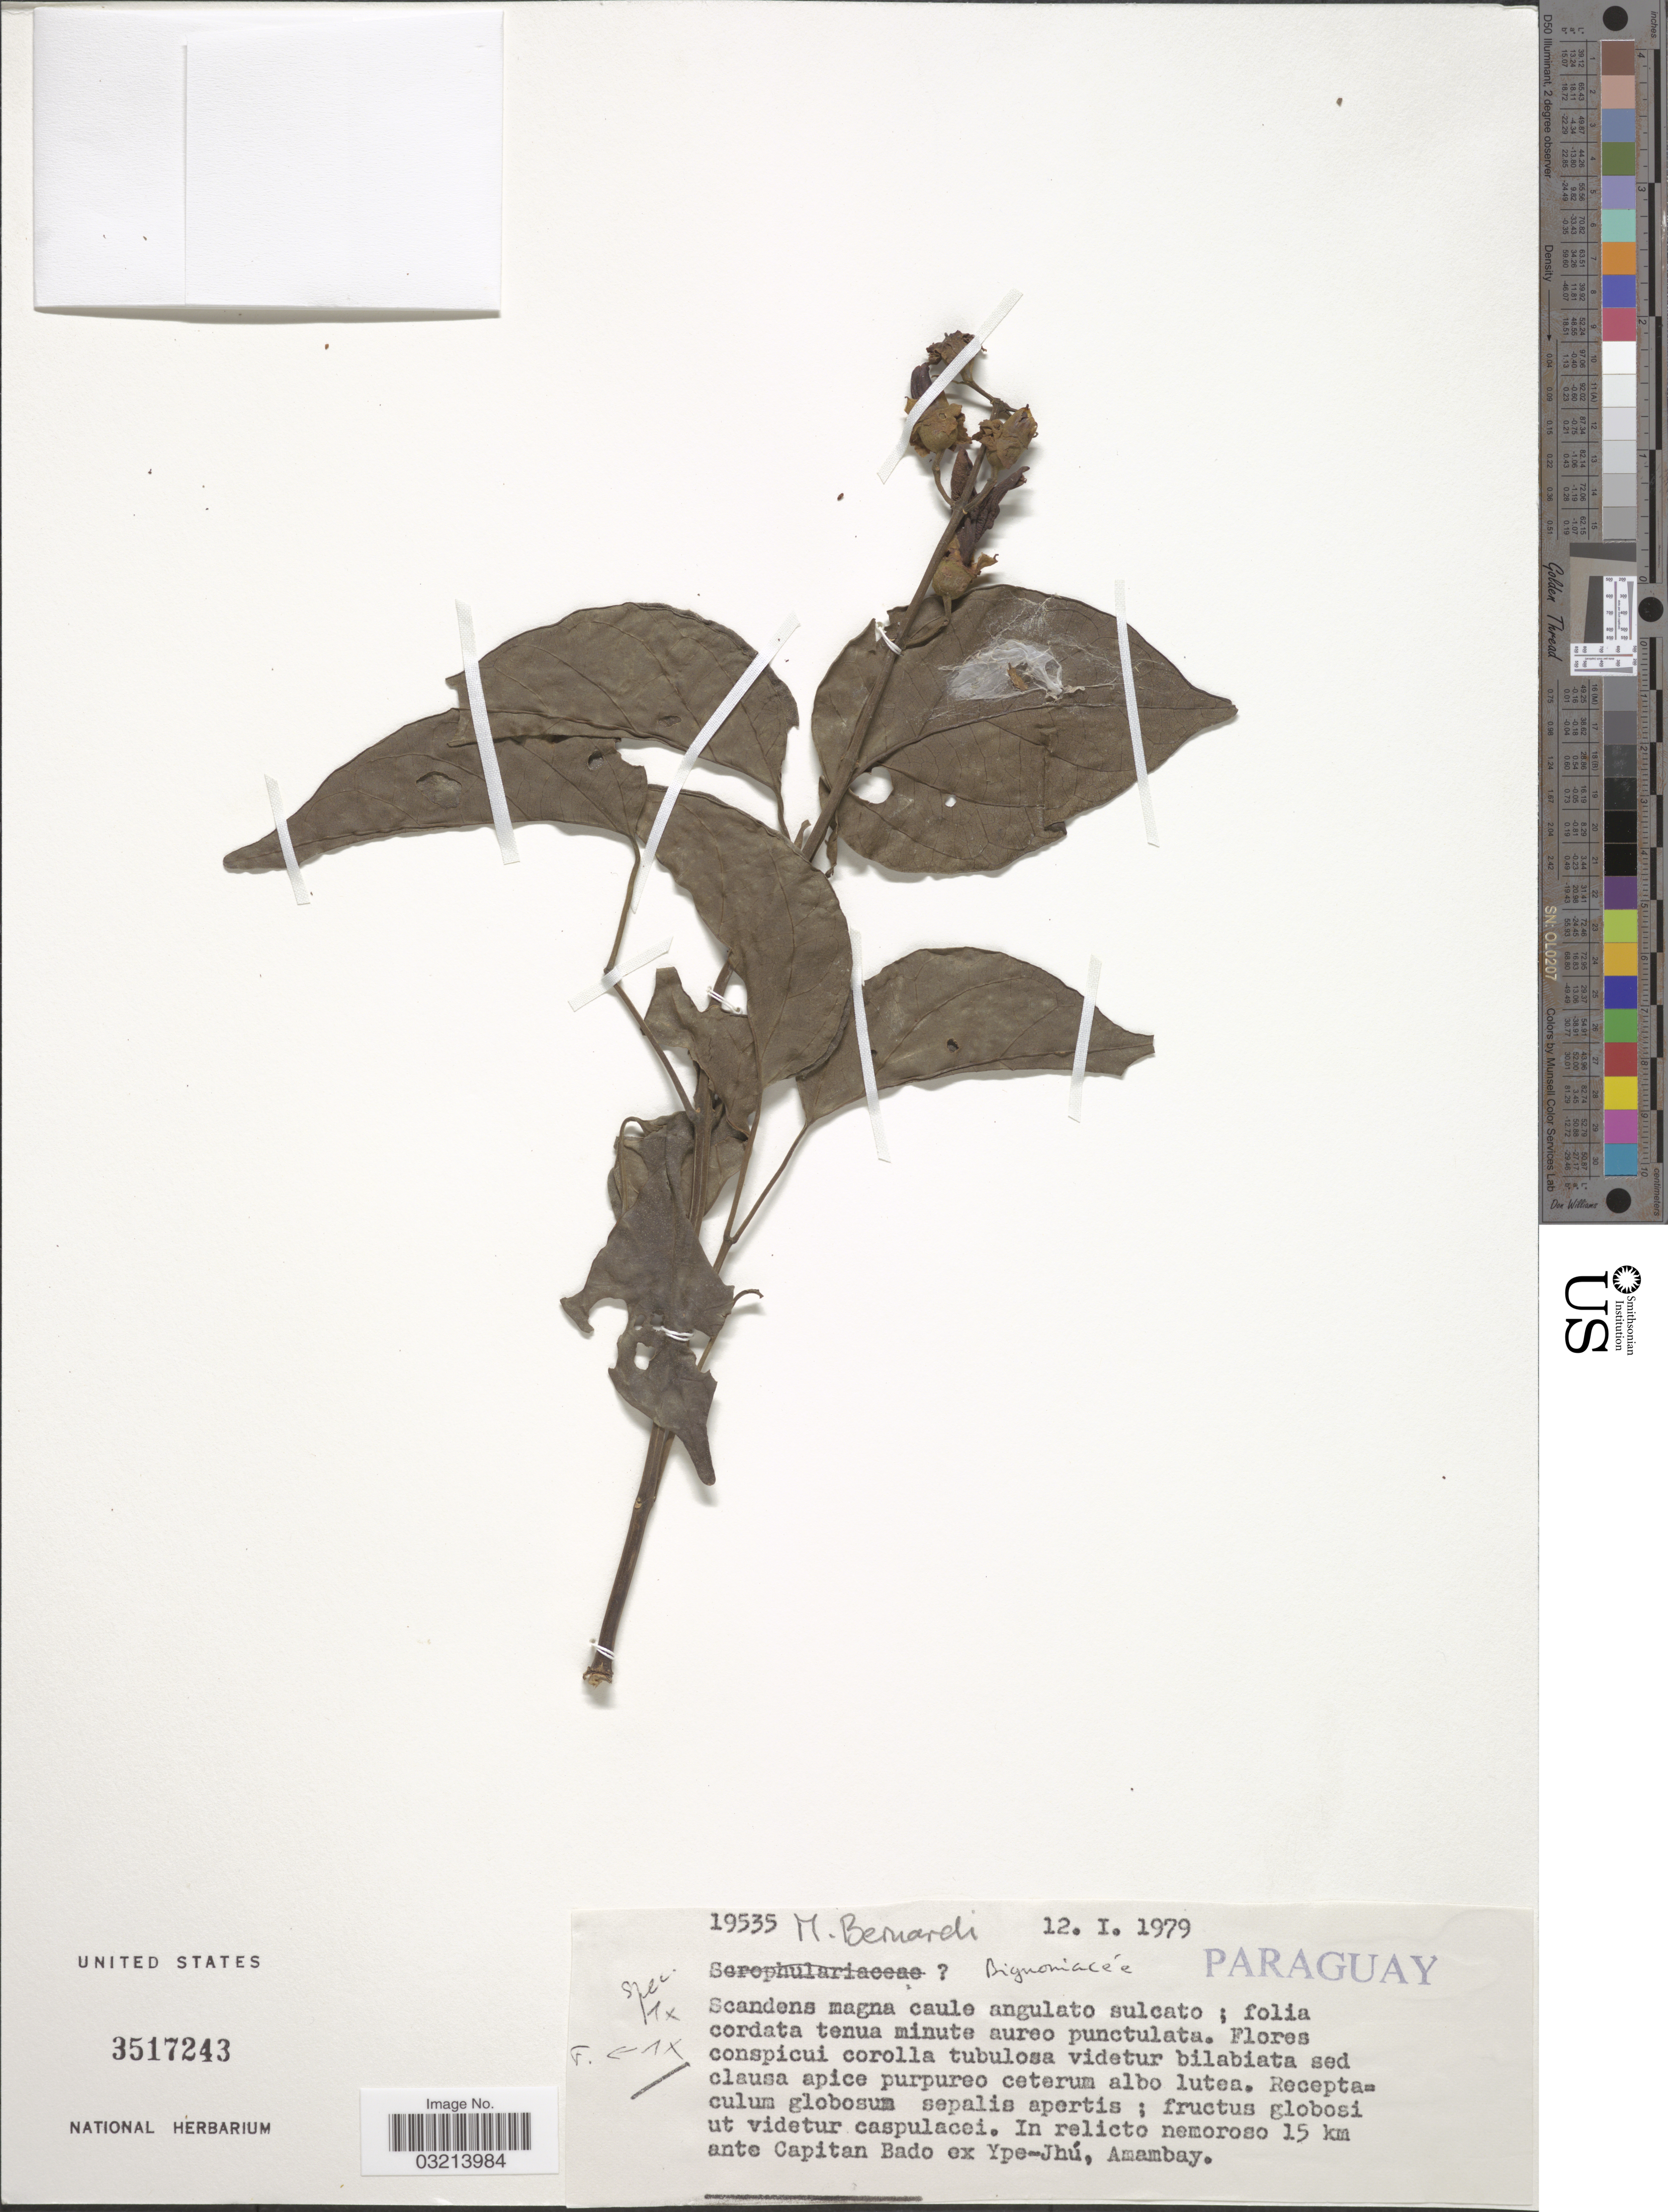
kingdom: Plantae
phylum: Tracheophyta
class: Magnoliopsida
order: Lamiales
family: Bignoniaceae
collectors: M. Bernardi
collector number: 19535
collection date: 1979-01-12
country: Paraguay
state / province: Amambay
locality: In relicto nemoroso 15 km ante Capitan Bado ex Ype-Jhú, Amambay.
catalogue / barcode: US 3517243